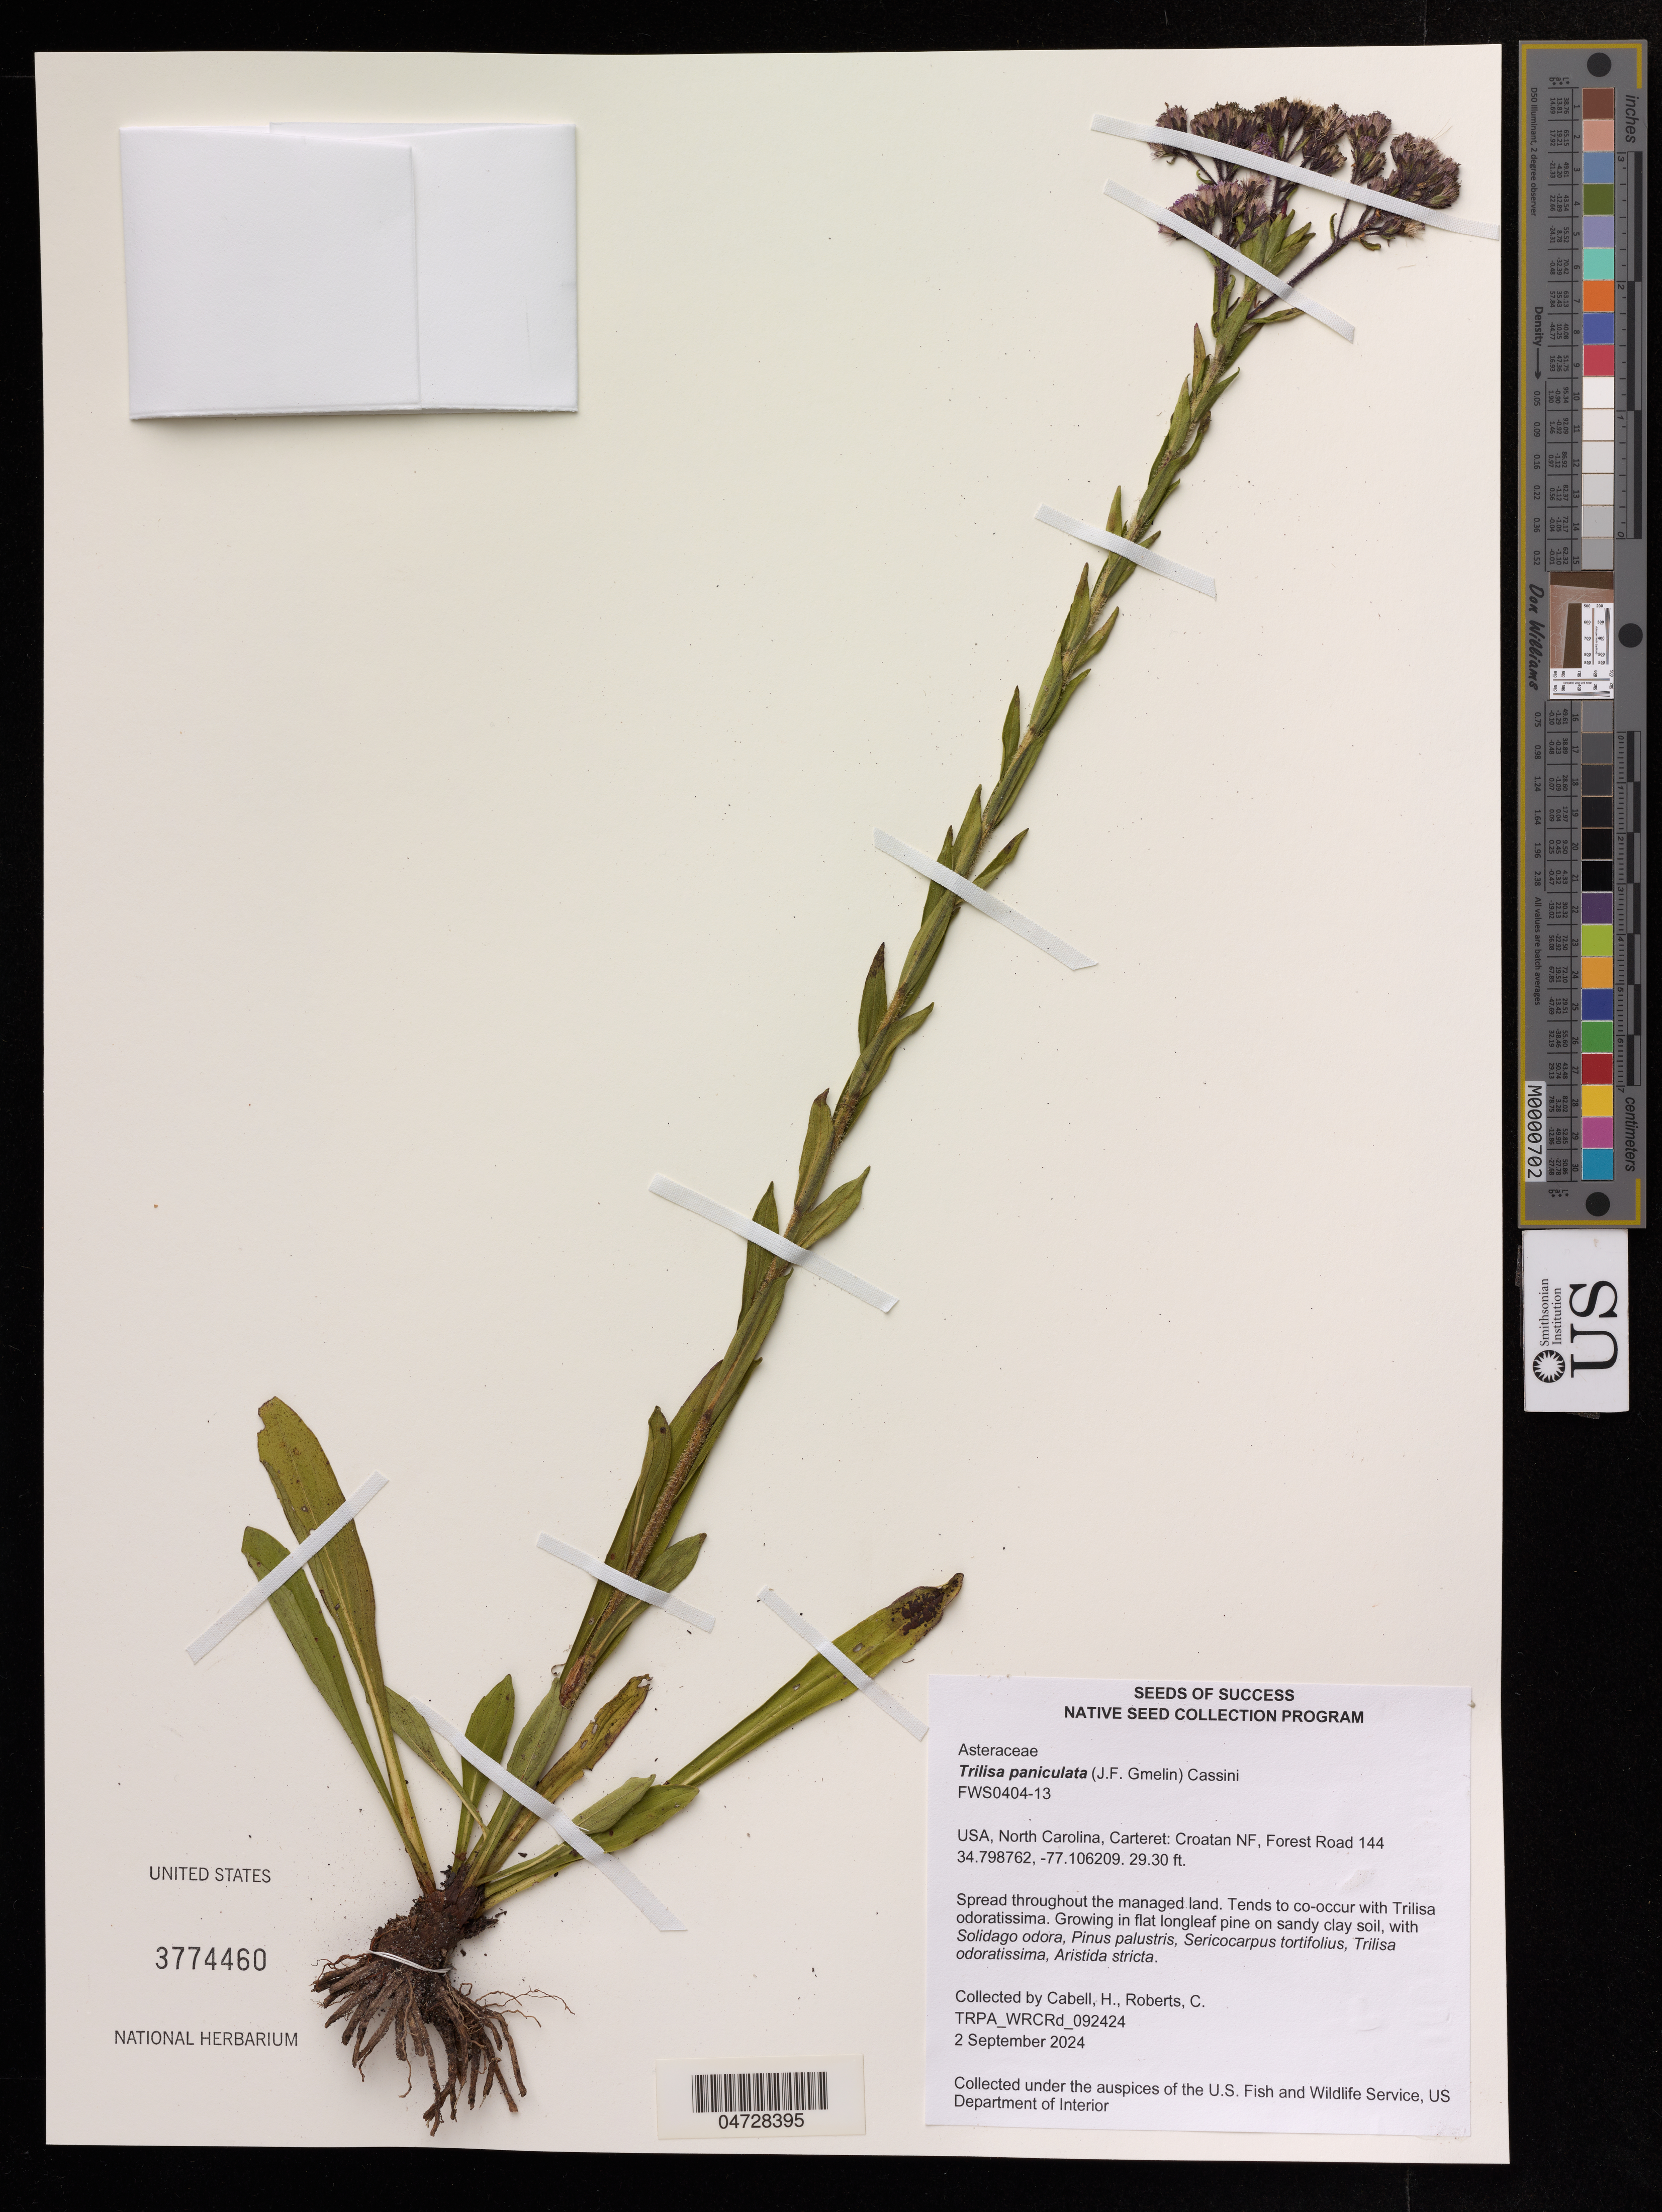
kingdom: Plantae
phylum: Tracheophyta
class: Magnoliopsida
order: Asterales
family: Asteraceae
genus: Trilisa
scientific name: Trilisa paniculata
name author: (J.F. Gmel.) Cass.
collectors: H. Cabell & C. Roberts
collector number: FWS0404-13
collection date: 2024-09-02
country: United States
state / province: North Carolina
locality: Carteret: Croatan NF, Forest Road 144.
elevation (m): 8.93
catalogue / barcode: US 3774460